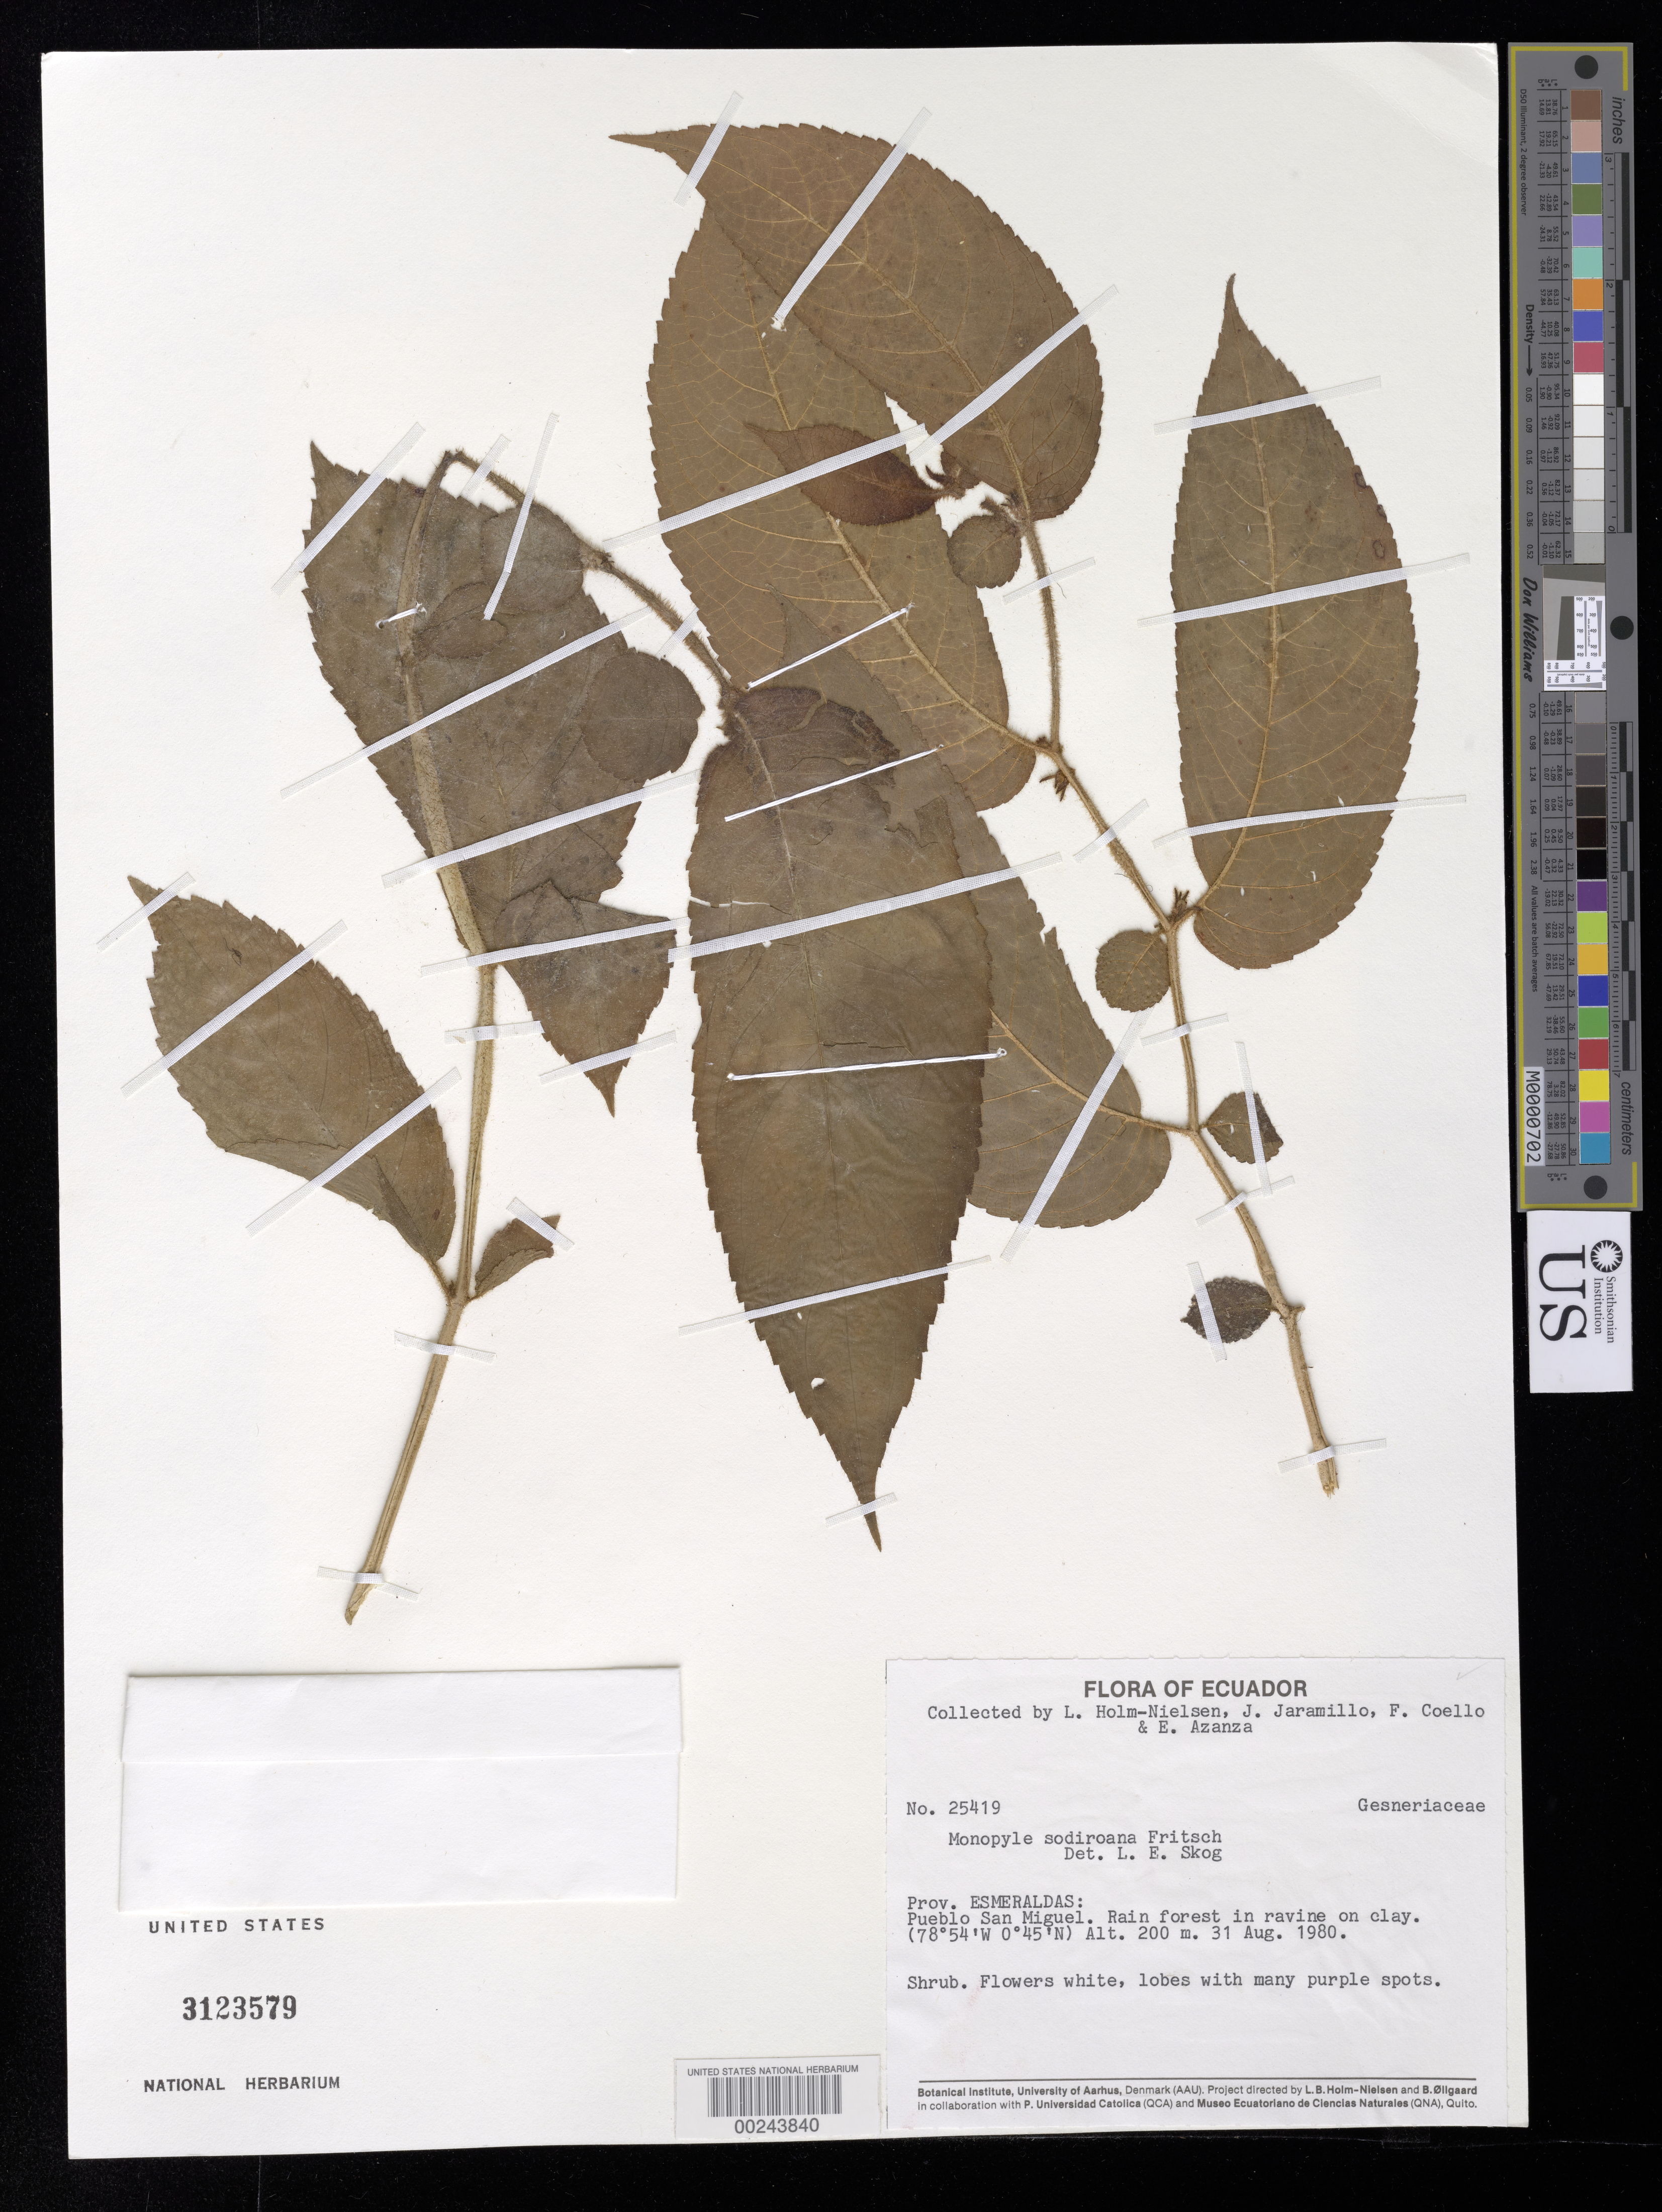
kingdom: Plantae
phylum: Tracheophyta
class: Magnoliopsida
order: Lamiales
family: Gesneriaceae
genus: Monopyle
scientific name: Monopyle sodiroana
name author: Fritsch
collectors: L. B. Holm-Nielsen, J. L. Jaramillo, F. Coello & E. Asanza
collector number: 25419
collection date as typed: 31 Aug 1980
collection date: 1980-08-31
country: Ecuador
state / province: Esmeraldas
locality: Pueblo San Miguel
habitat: Rain forest in ravine on clay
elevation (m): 200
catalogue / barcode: US 3123579